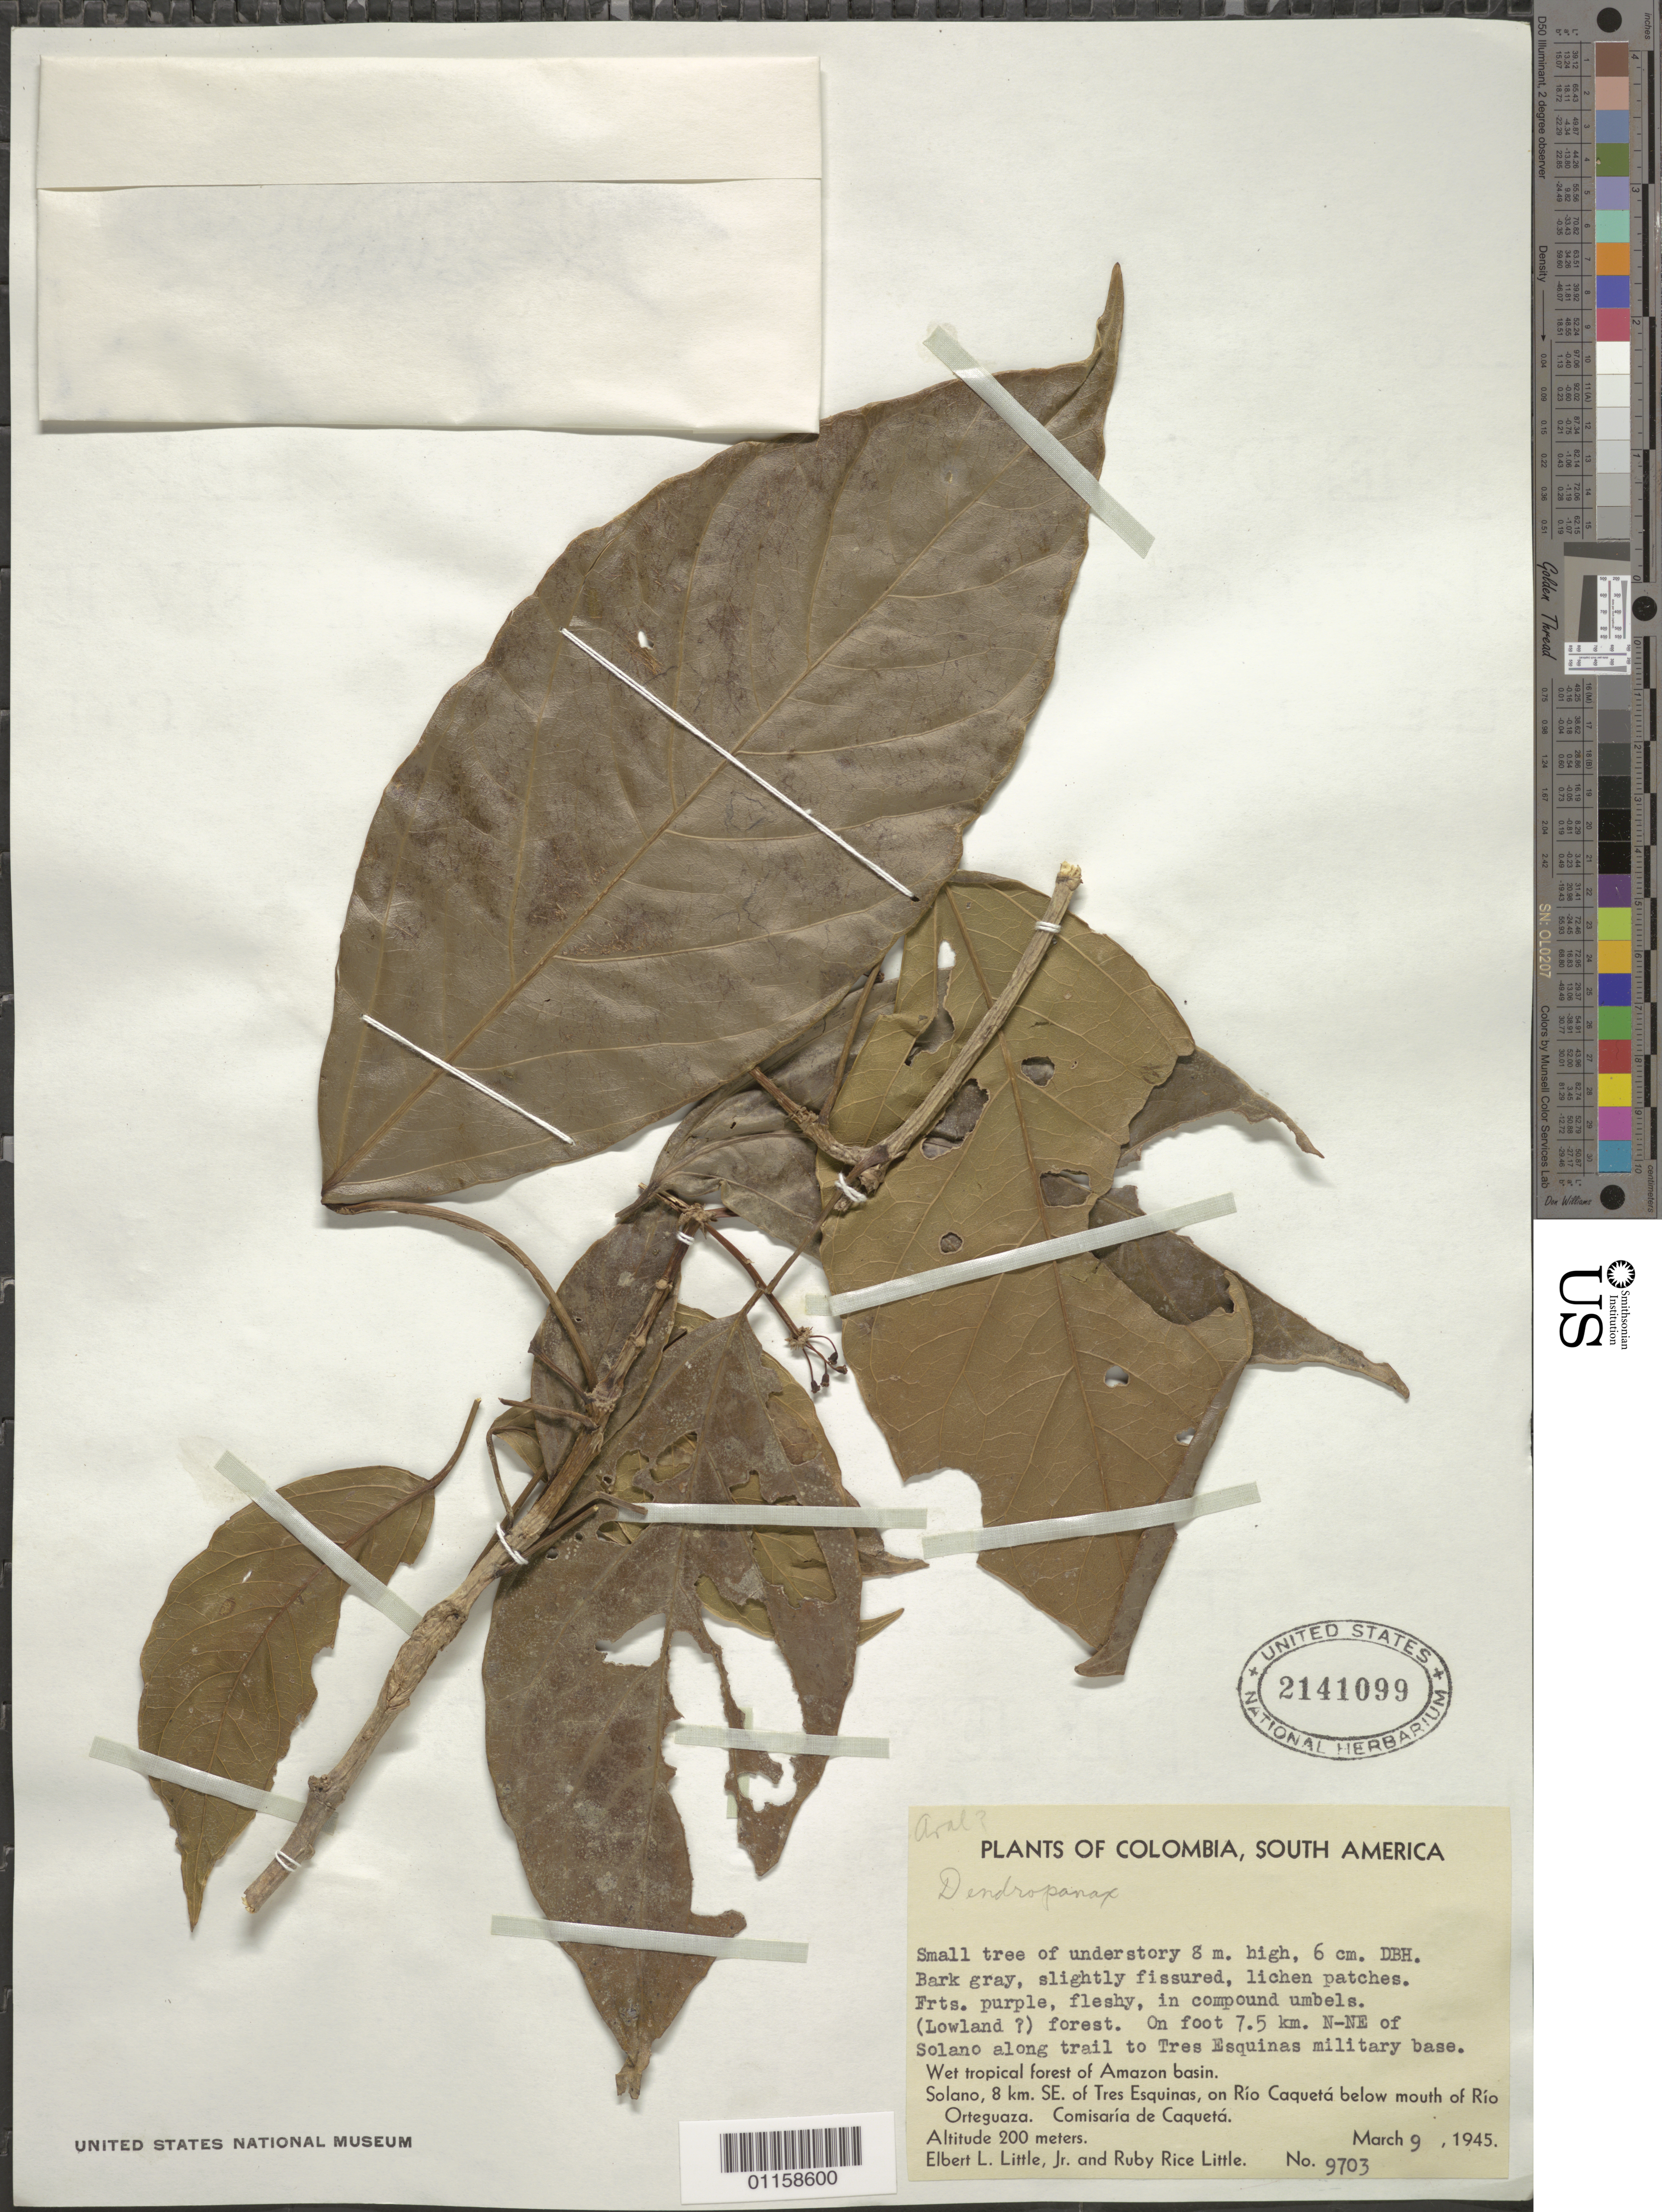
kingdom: Plantae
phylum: Tracheophyta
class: Magnoliopsida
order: Apiales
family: Araliaceae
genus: Dendropanax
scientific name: Dendropanax sp.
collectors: E. L. Little & R. R. Little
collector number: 9703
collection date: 1945-03-09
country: Colombia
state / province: Caquetá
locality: On foot 7.5 km NNE of Solano along trail to Tres Esquinas military base.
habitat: Small tree, in wet tropical forest.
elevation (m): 200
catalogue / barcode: US 2141099